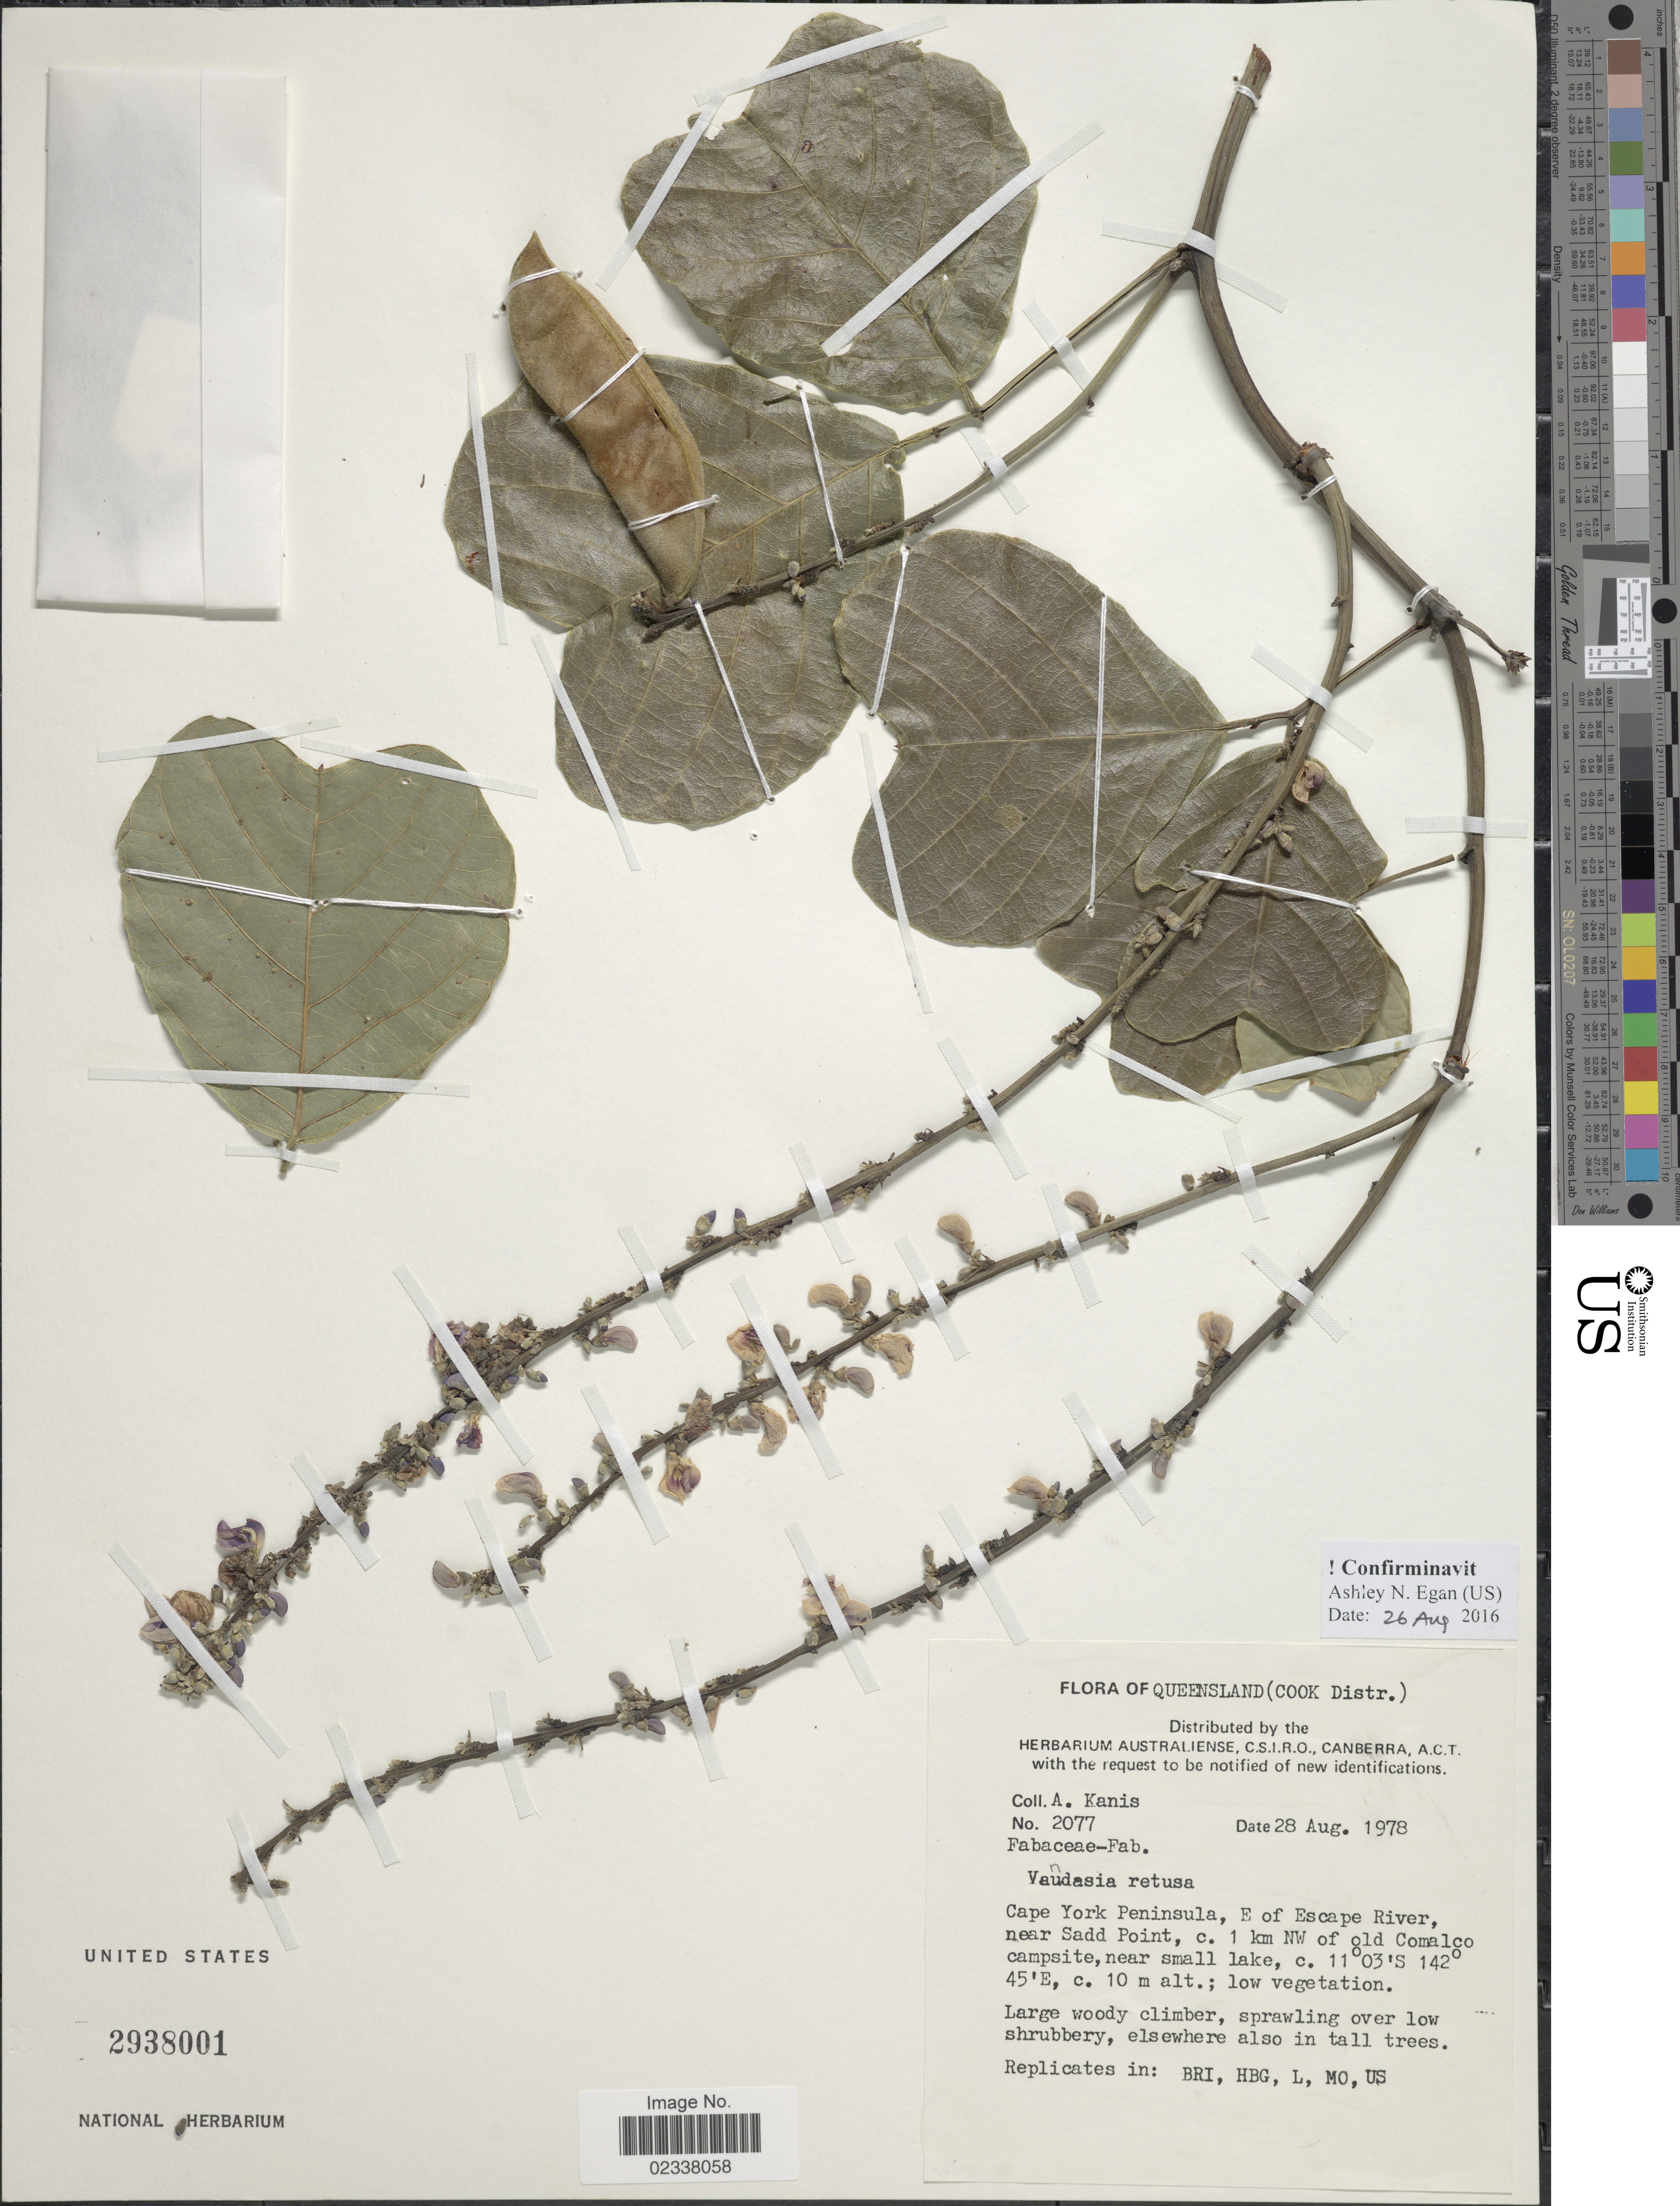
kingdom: Plantae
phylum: Tracheophyta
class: Magnoliopsida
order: Fabales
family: Fabaceae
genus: Vandasina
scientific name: Vandasina retusa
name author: (Benth.) Rauschert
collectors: A. Kanis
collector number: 2077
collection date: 1978-08-28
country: Australia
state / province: Queensland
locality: Cook Distr. Cape York Peninsula, E of Escape River, near Sadd Point, c. 1 km NW of old Comalco campsite, near small lake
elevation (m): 10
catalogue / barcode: US 2938001